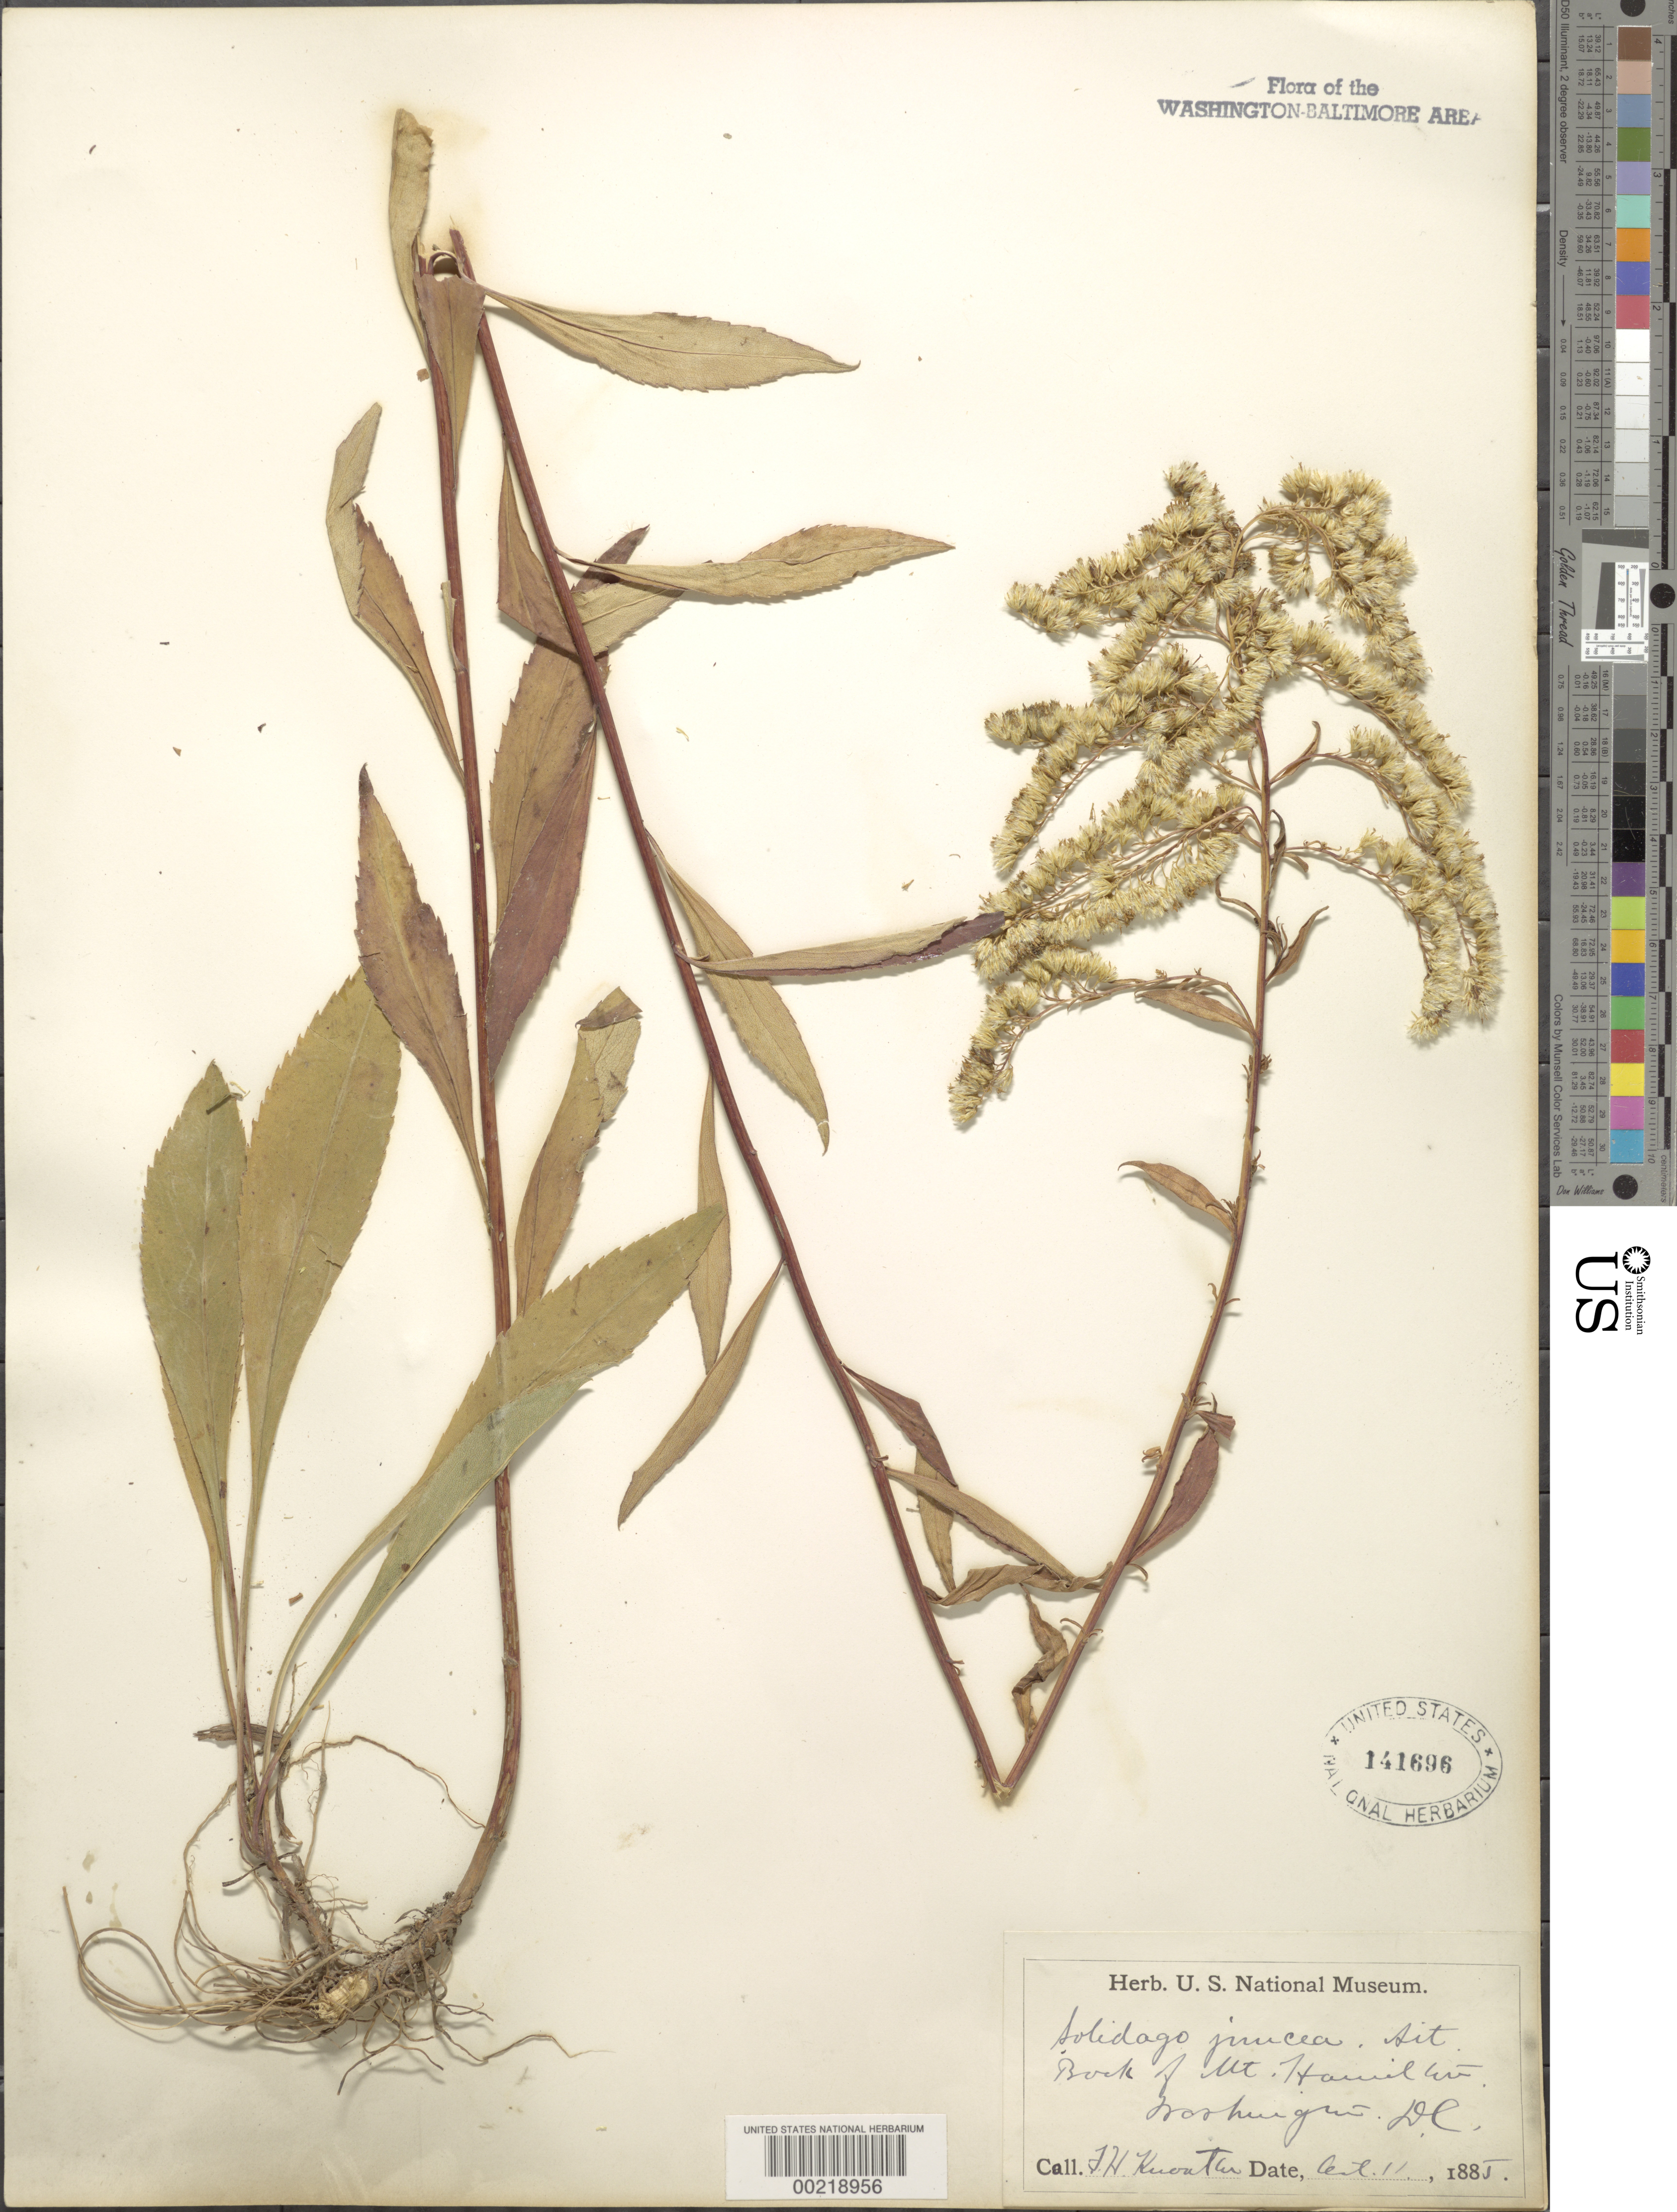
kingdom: Plantae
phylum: Tracheophyta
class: Magnoliopsida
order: Asterales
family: Asteraceae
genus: Solidago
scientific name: Solidago juncea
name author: Aiton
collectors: F. H. Knowlton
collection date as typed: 11 Oct 1885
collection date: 1885-10-11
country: United States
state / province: District of Columbia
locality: Mount Hamilton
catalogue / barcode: US 141696